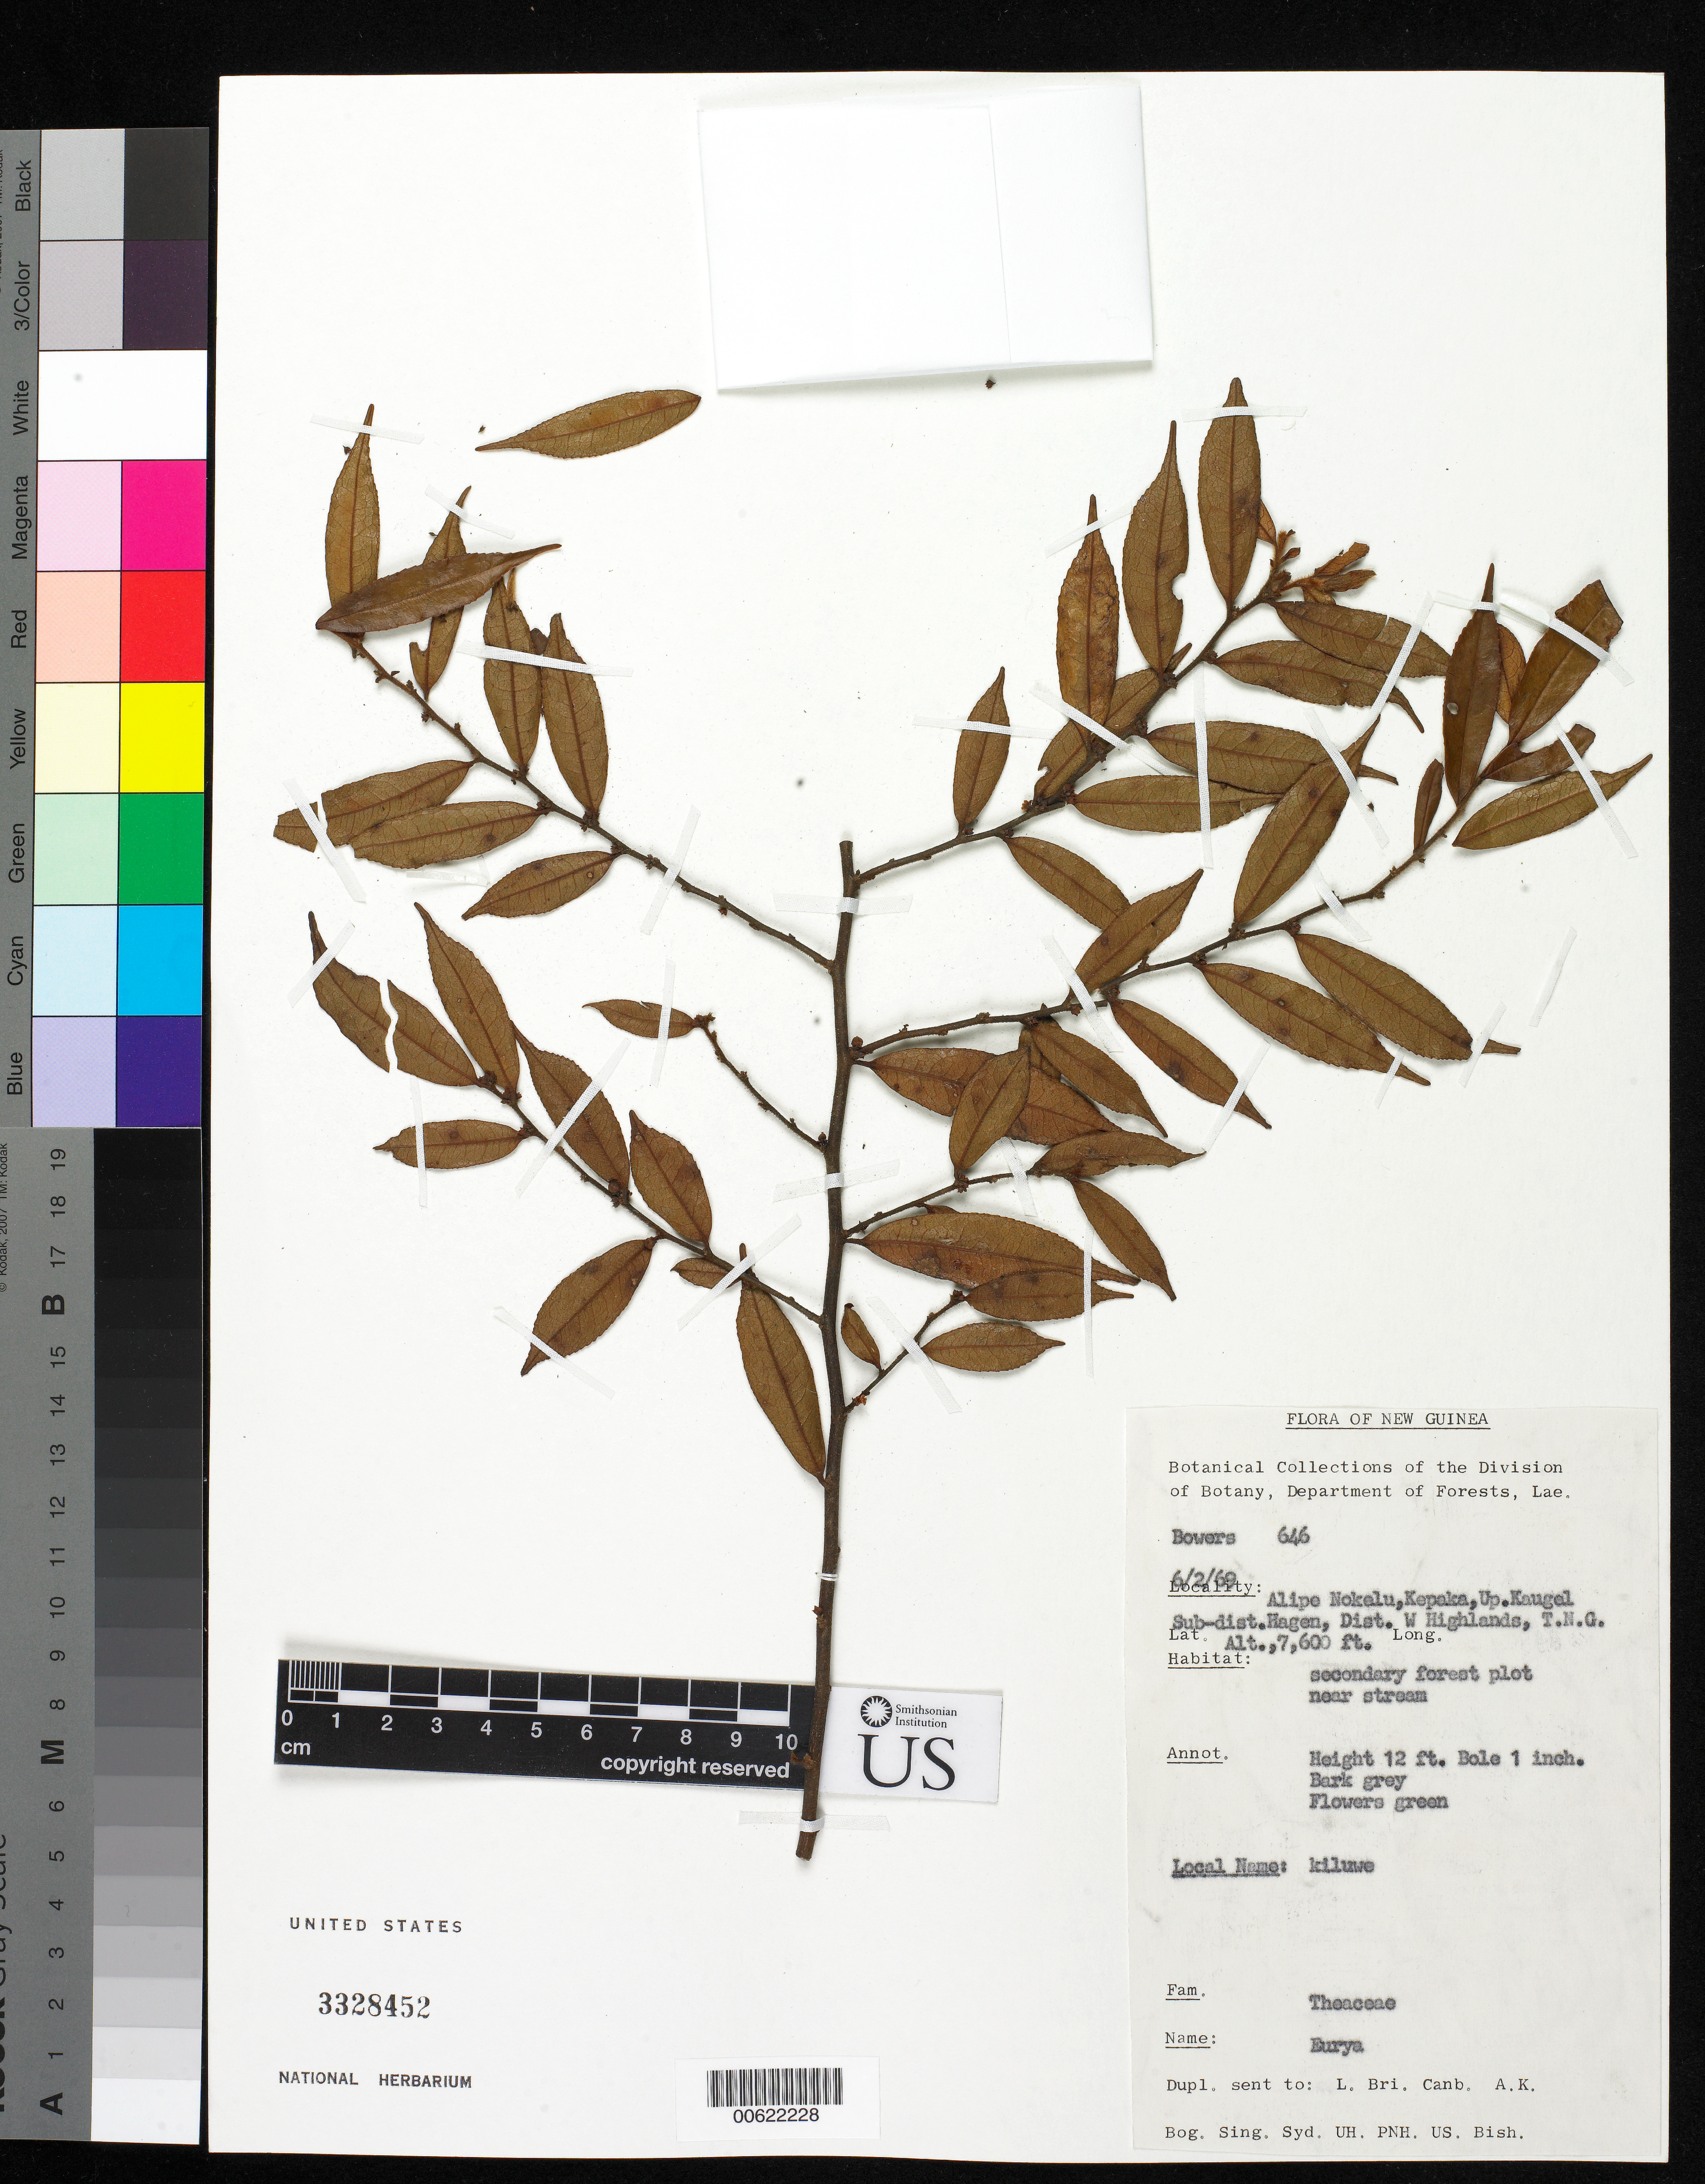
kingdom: Plantae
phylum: Tracheophyta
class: Magnoliopsida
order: Ericales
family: Pentaphylacaceae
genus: Eurya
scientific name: Eurya sp.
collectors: N. Bowers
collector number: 646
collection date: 1969-02-06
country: Papua New Guinea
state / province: Western Highlands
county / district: Mount Hagen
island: New Guinea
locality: Alipe Nokelu, Kepaka, Up. Kaugel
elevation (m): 2316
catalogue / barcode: US 3328452